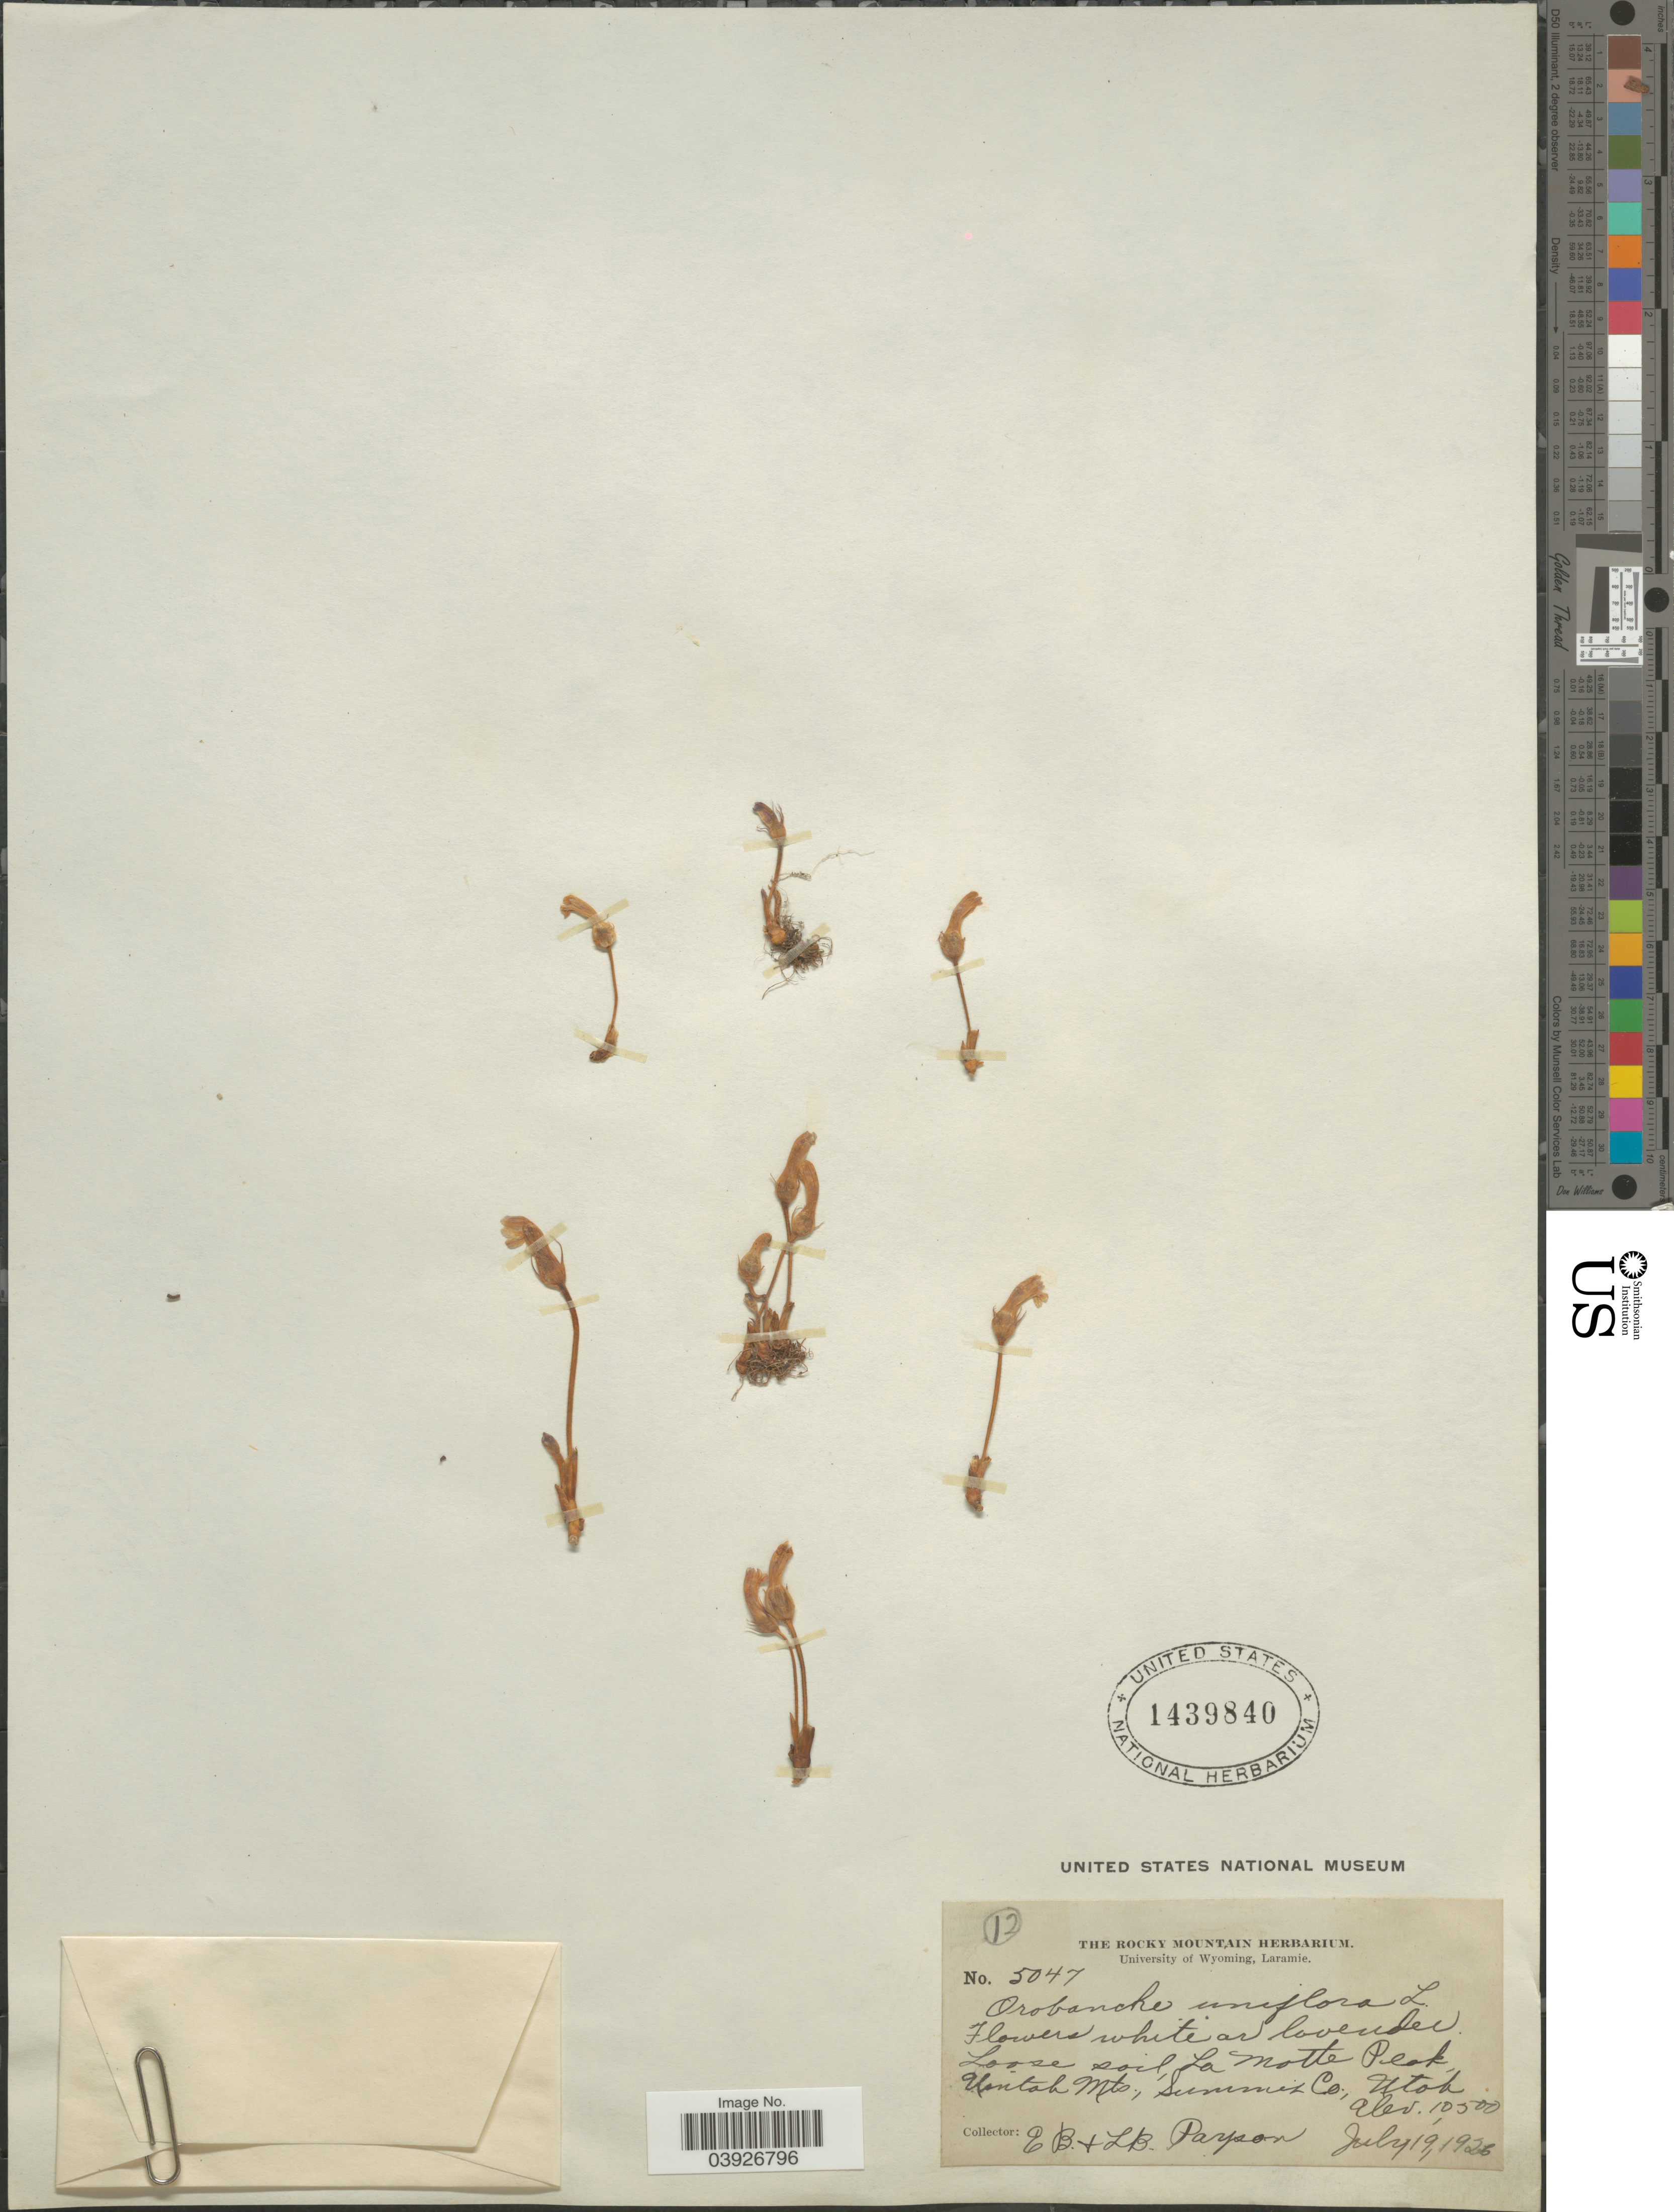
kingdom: Plantae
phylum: Tracheophyta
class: Magnoliopsida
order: Lamiales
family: Orobanchaceae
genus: Aphyllon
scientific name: Aphyllon uniflorum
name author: A. Gray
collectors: E. B. Payson & L. Payson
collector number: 5047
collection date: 1926-07-19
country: United States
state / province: Utah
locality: La Motte Peak, Uintah Mts, Summit Co.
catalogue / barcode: US 1439840